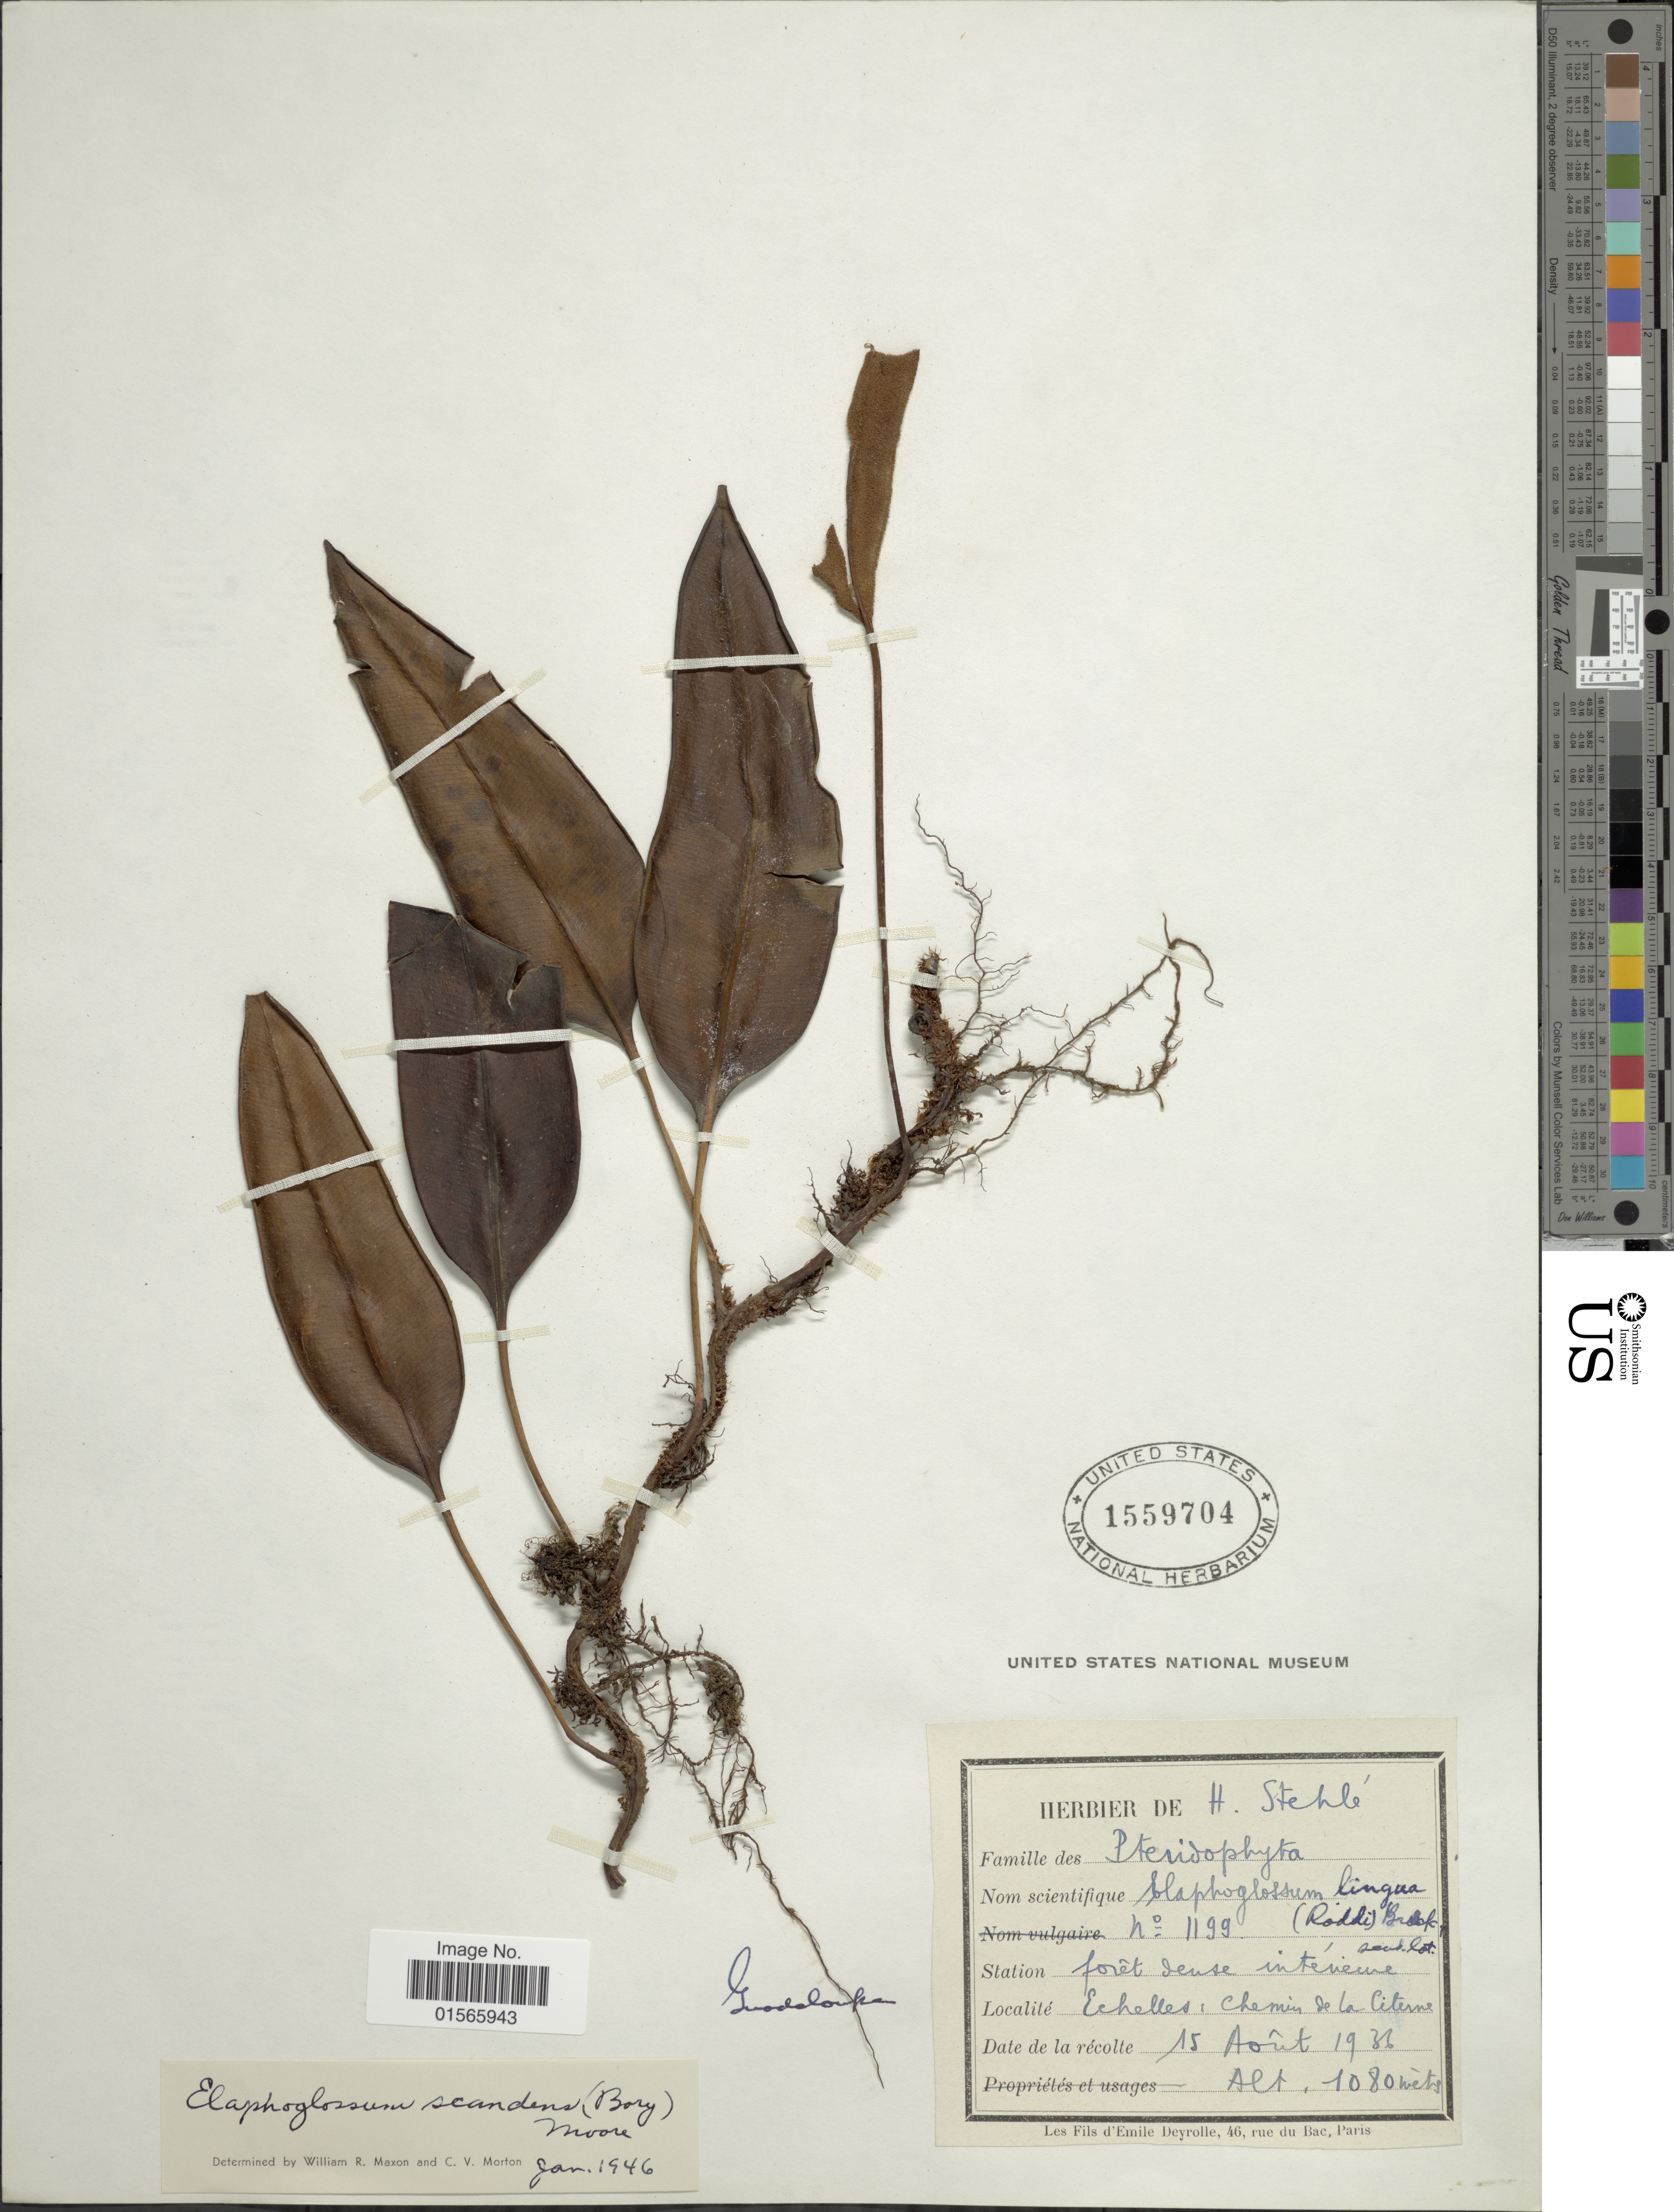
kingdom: Plantae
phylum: Tracheophyta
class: Polypodiopsida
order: Polypodiales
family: Dryopteridaceae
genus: Elaphoglossum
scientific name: Elaphoglossum scandens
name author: (Bory ex Fée) T. Moore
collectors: H. Stehlé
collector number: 1199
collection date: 1936-08-15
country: Martinique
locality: Forêt dense intérieure Echelles: Chemin de la Citerne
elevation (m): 1080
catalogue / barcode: US 1559704